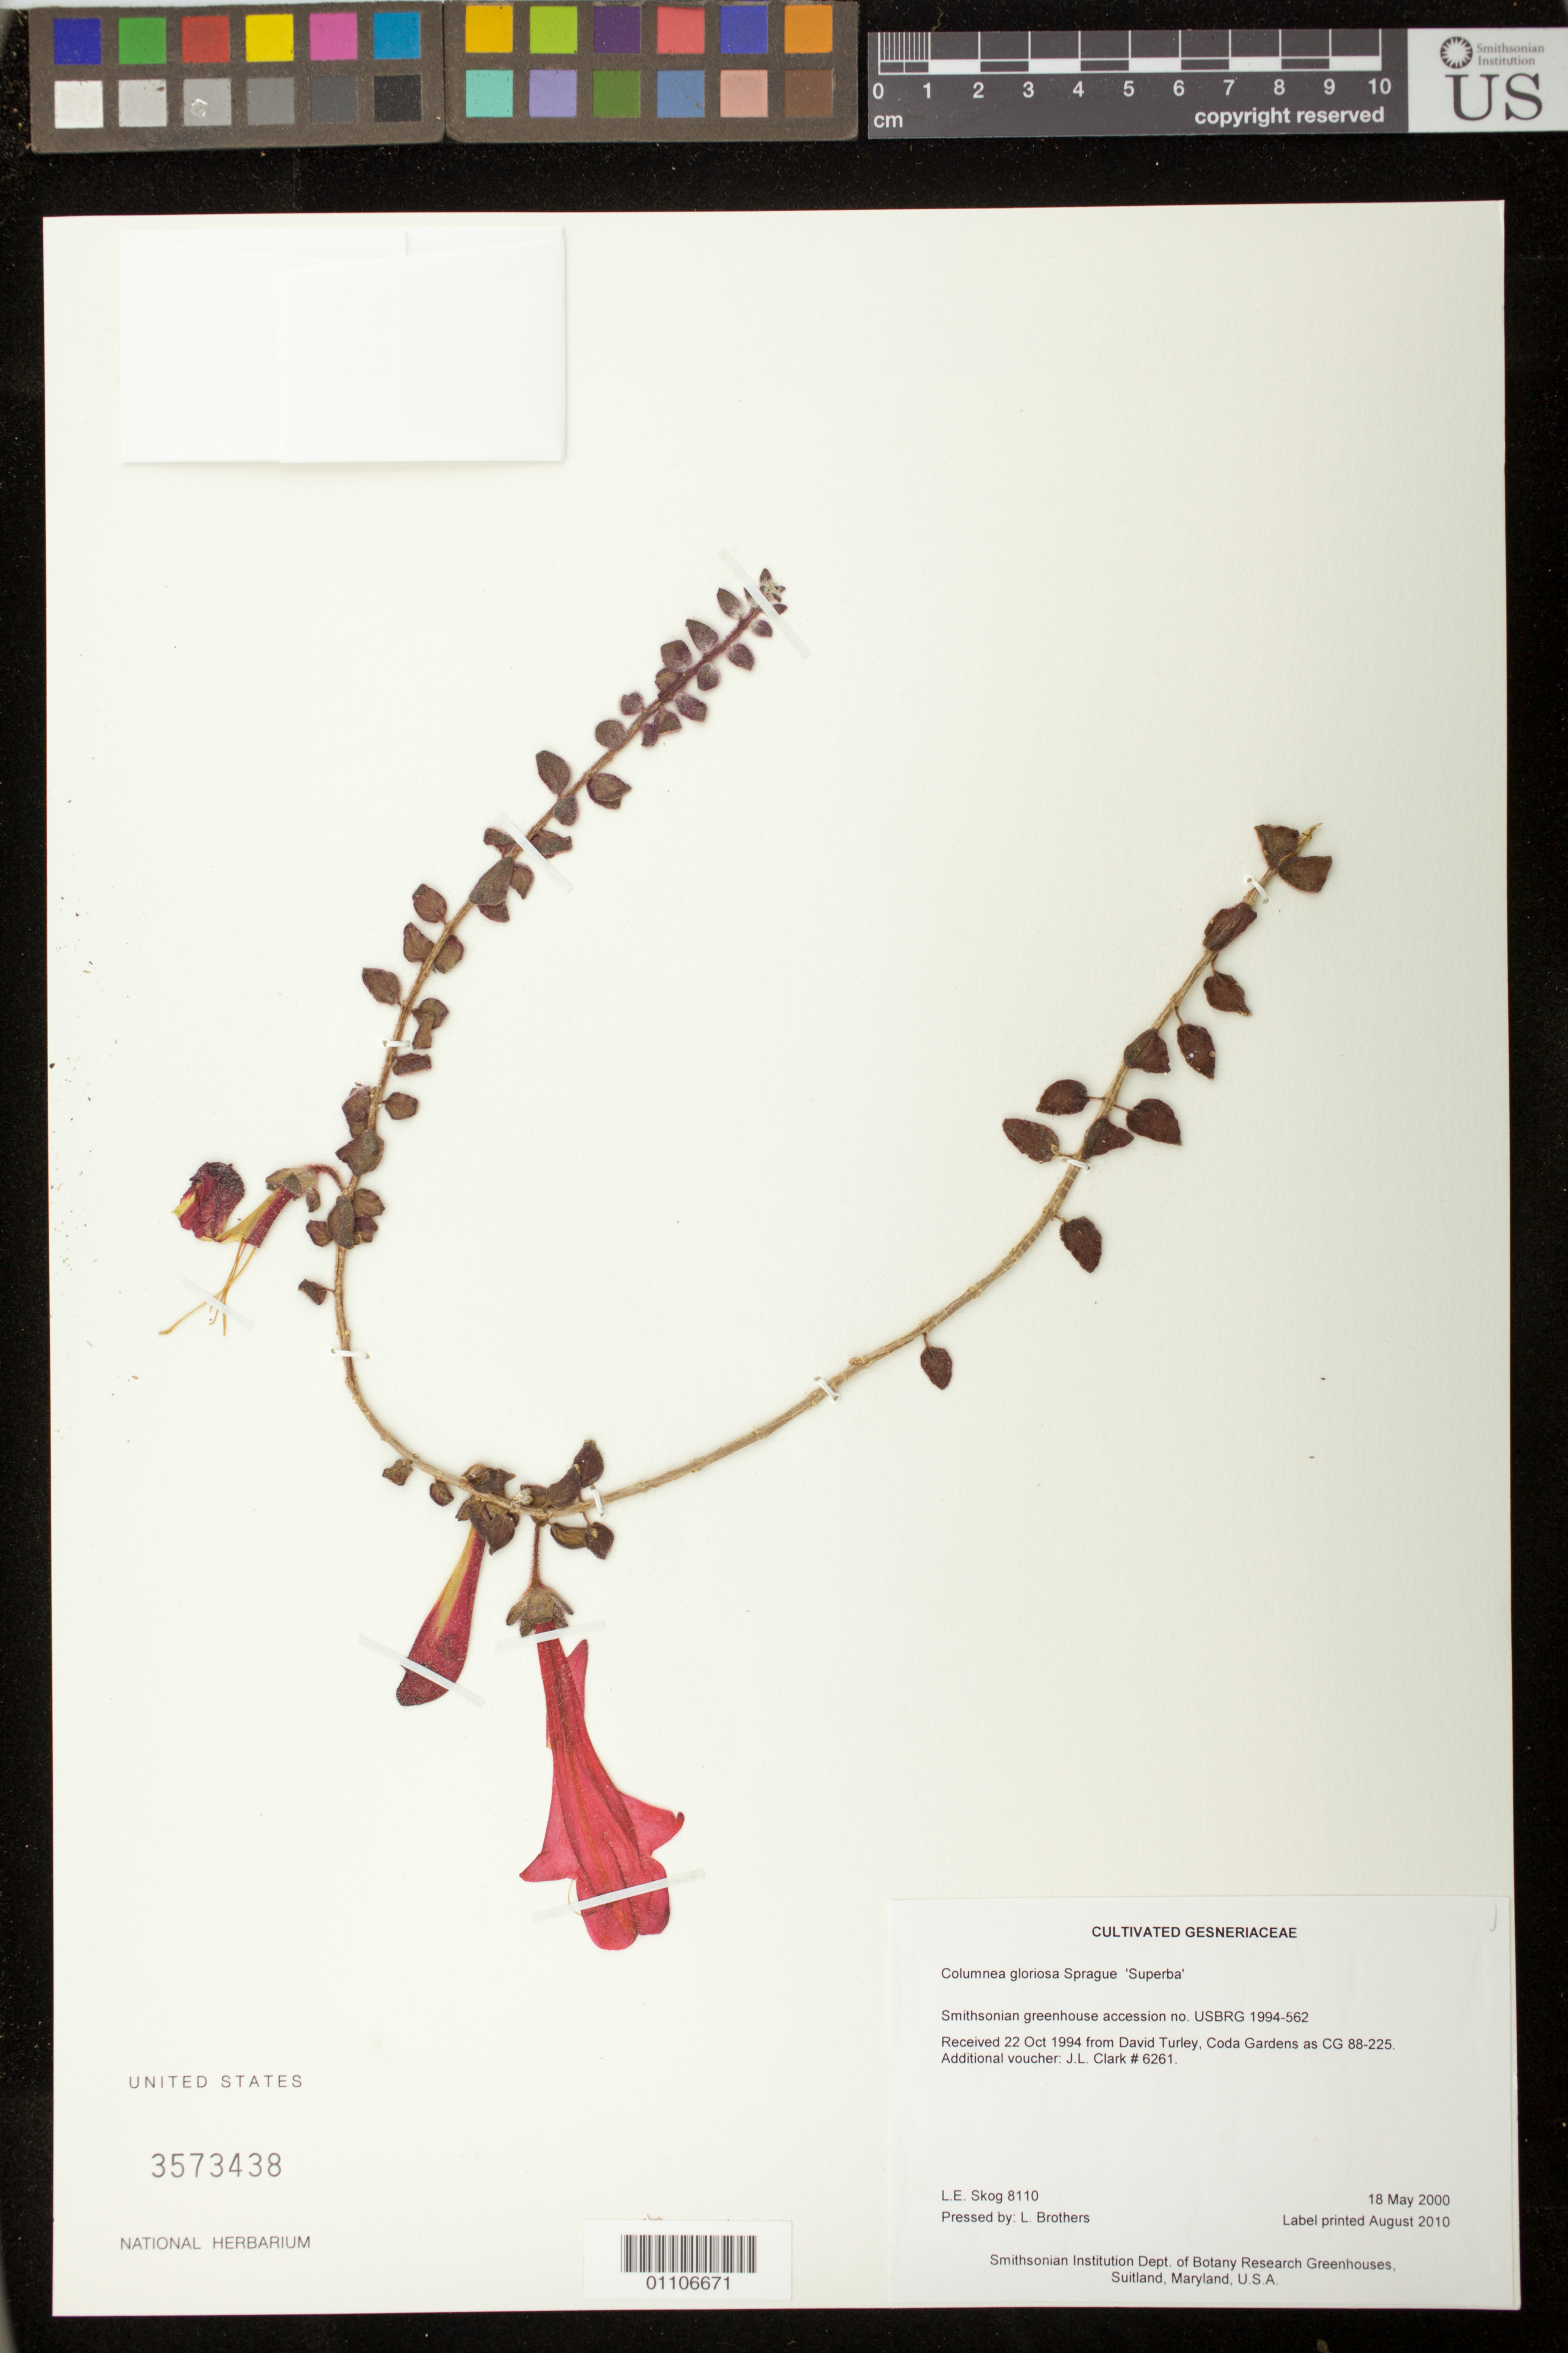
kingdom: Plantae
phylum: Tracheophyta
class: Magnoliopsida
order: Lamiales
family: Gesneriaceae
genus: Columnea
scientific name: Columnea gloriosa 'Superba'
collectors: L. E. Skog & L. Brothers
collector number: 8110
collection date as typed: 18 May 2000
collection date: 2000-05-18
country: United States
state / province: Maryland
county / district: Prince George's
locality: Smithsonian Institution Dept. of Botany Research Greenhouses, Suitland, Maryland, U.S.A.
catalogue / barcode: US 3573438